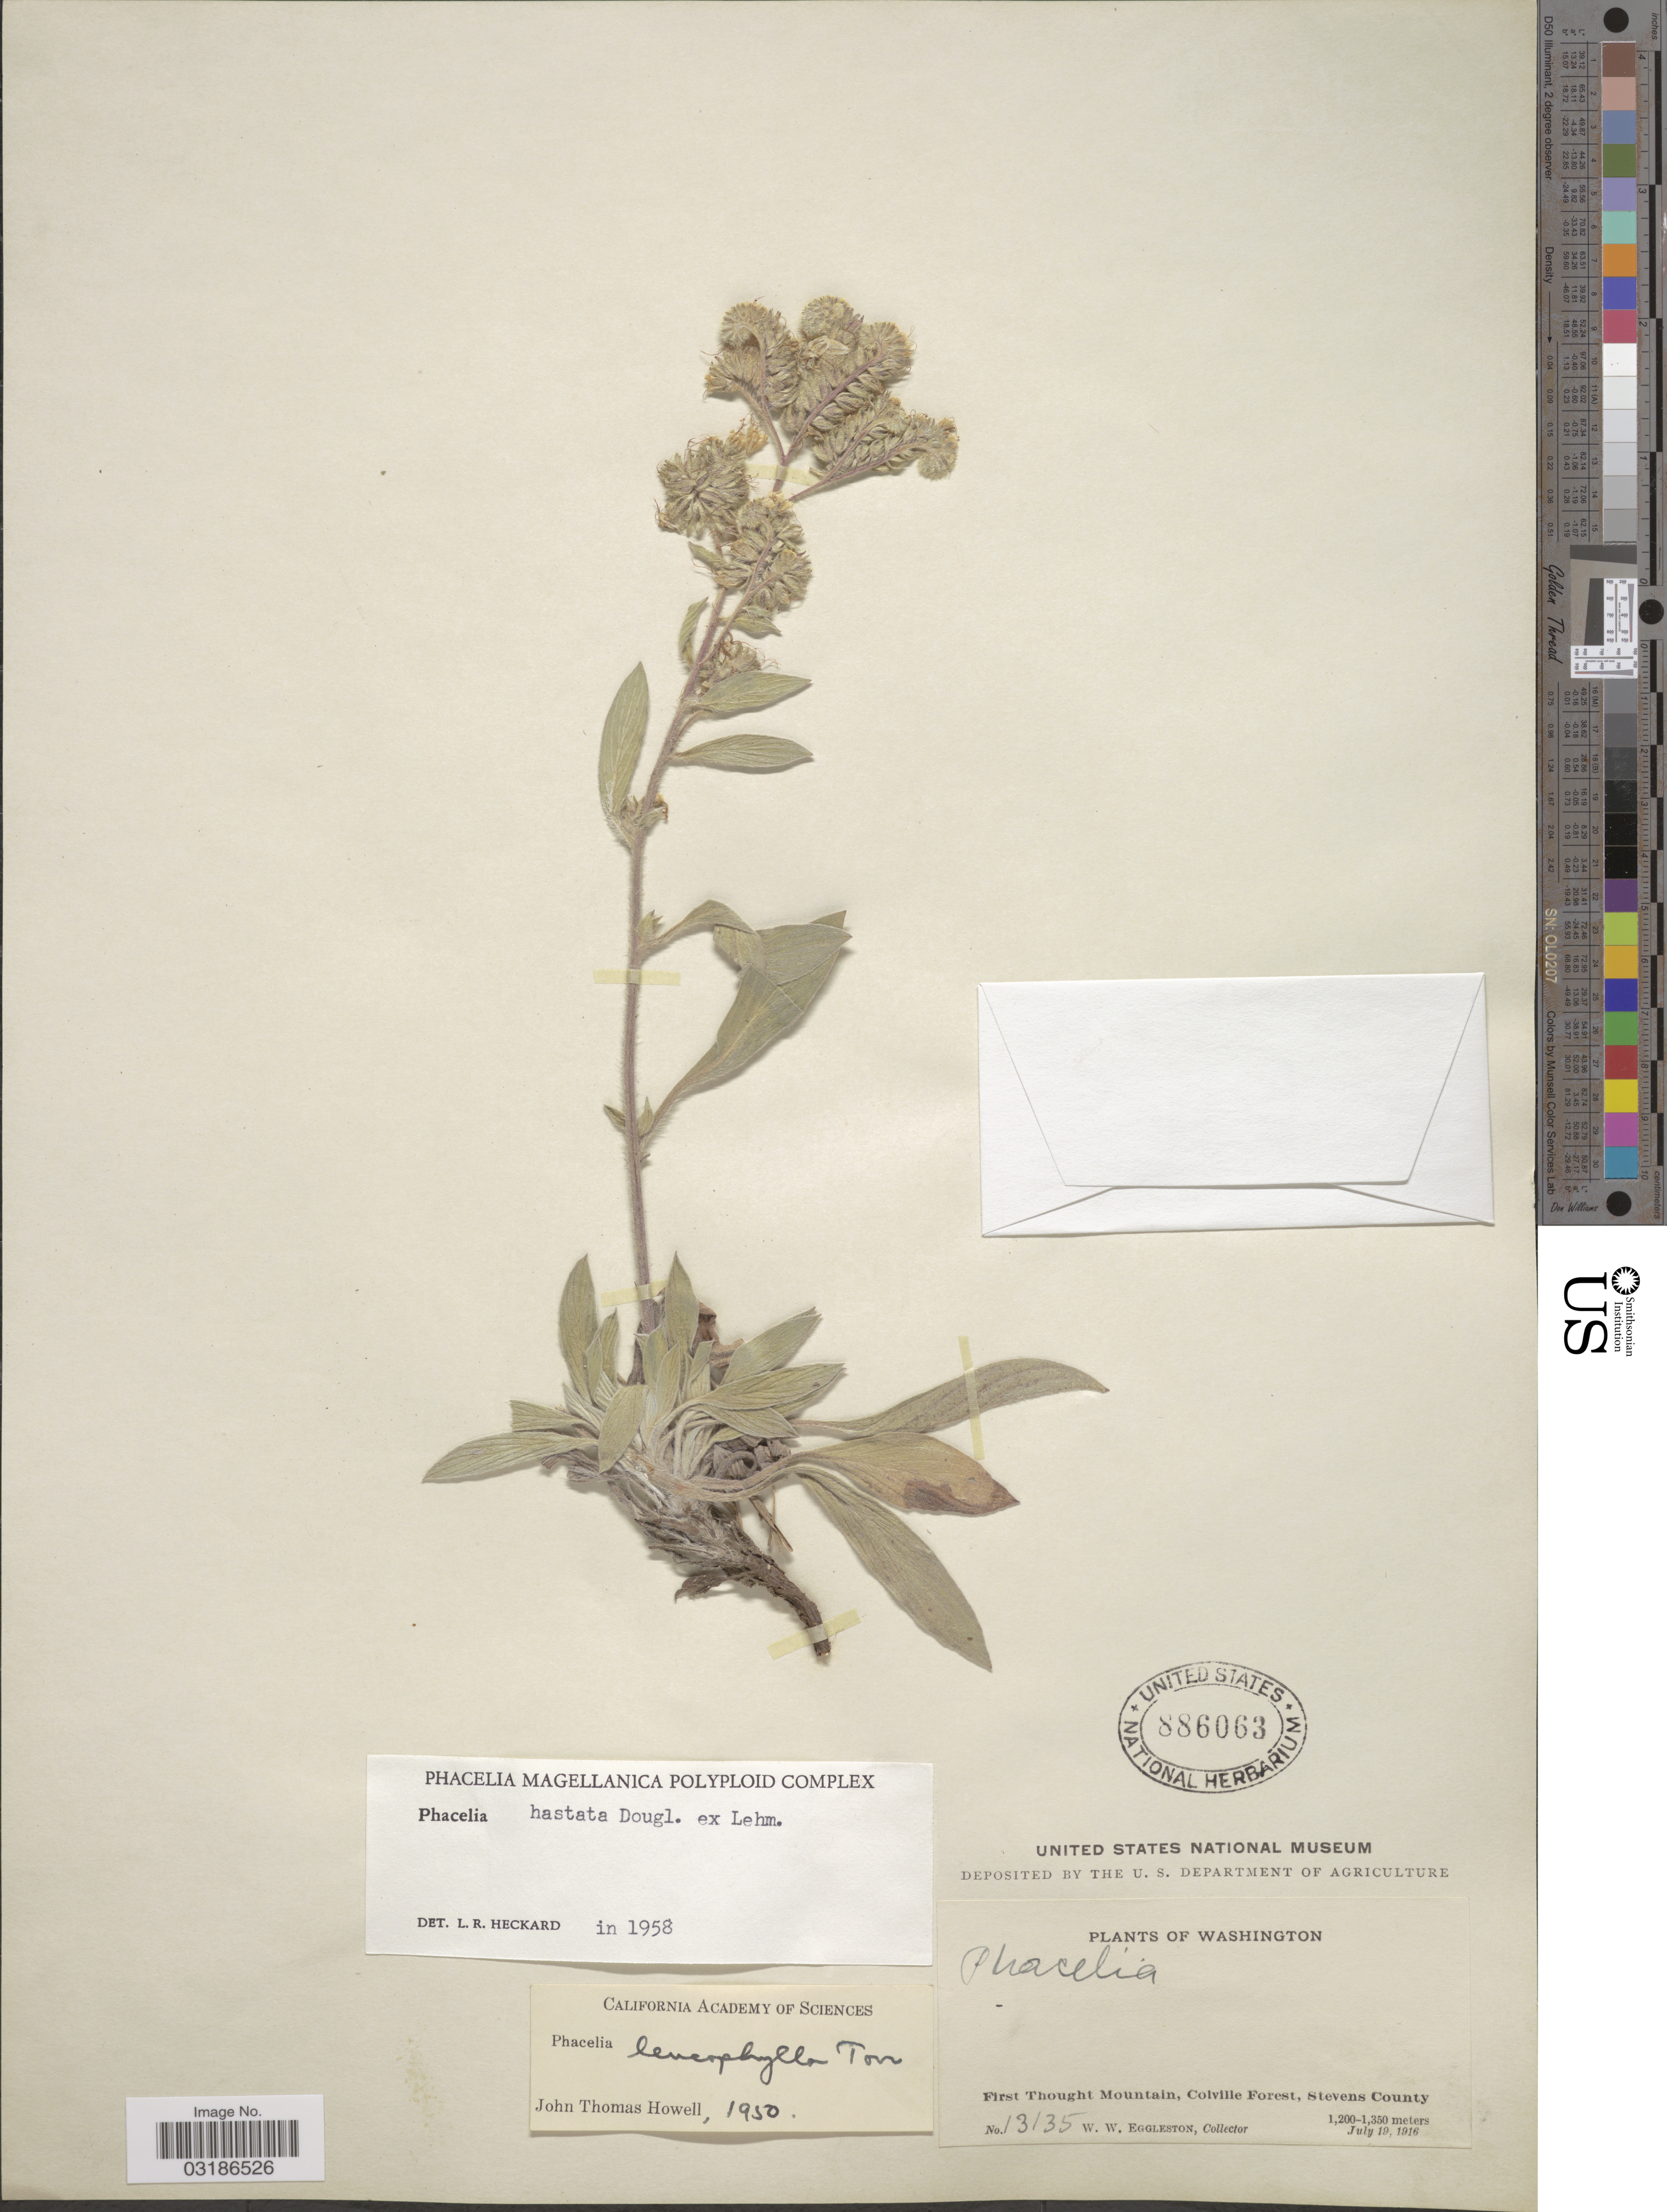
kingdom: Plantae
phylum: Tracheophyta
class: Magnoliopsida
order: Boraginales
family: Hydrophyllaceae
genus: Phacelia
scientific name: Phacelia hastata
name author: Douglas ex Lehm.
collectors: W. W. Eggleston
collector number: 13135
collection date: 1916-07-19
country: United States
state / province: Washington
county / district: Stevens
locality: First Thought Mountain, Coville Forest, Stevens County.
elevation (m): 1200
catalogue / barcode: US 886063